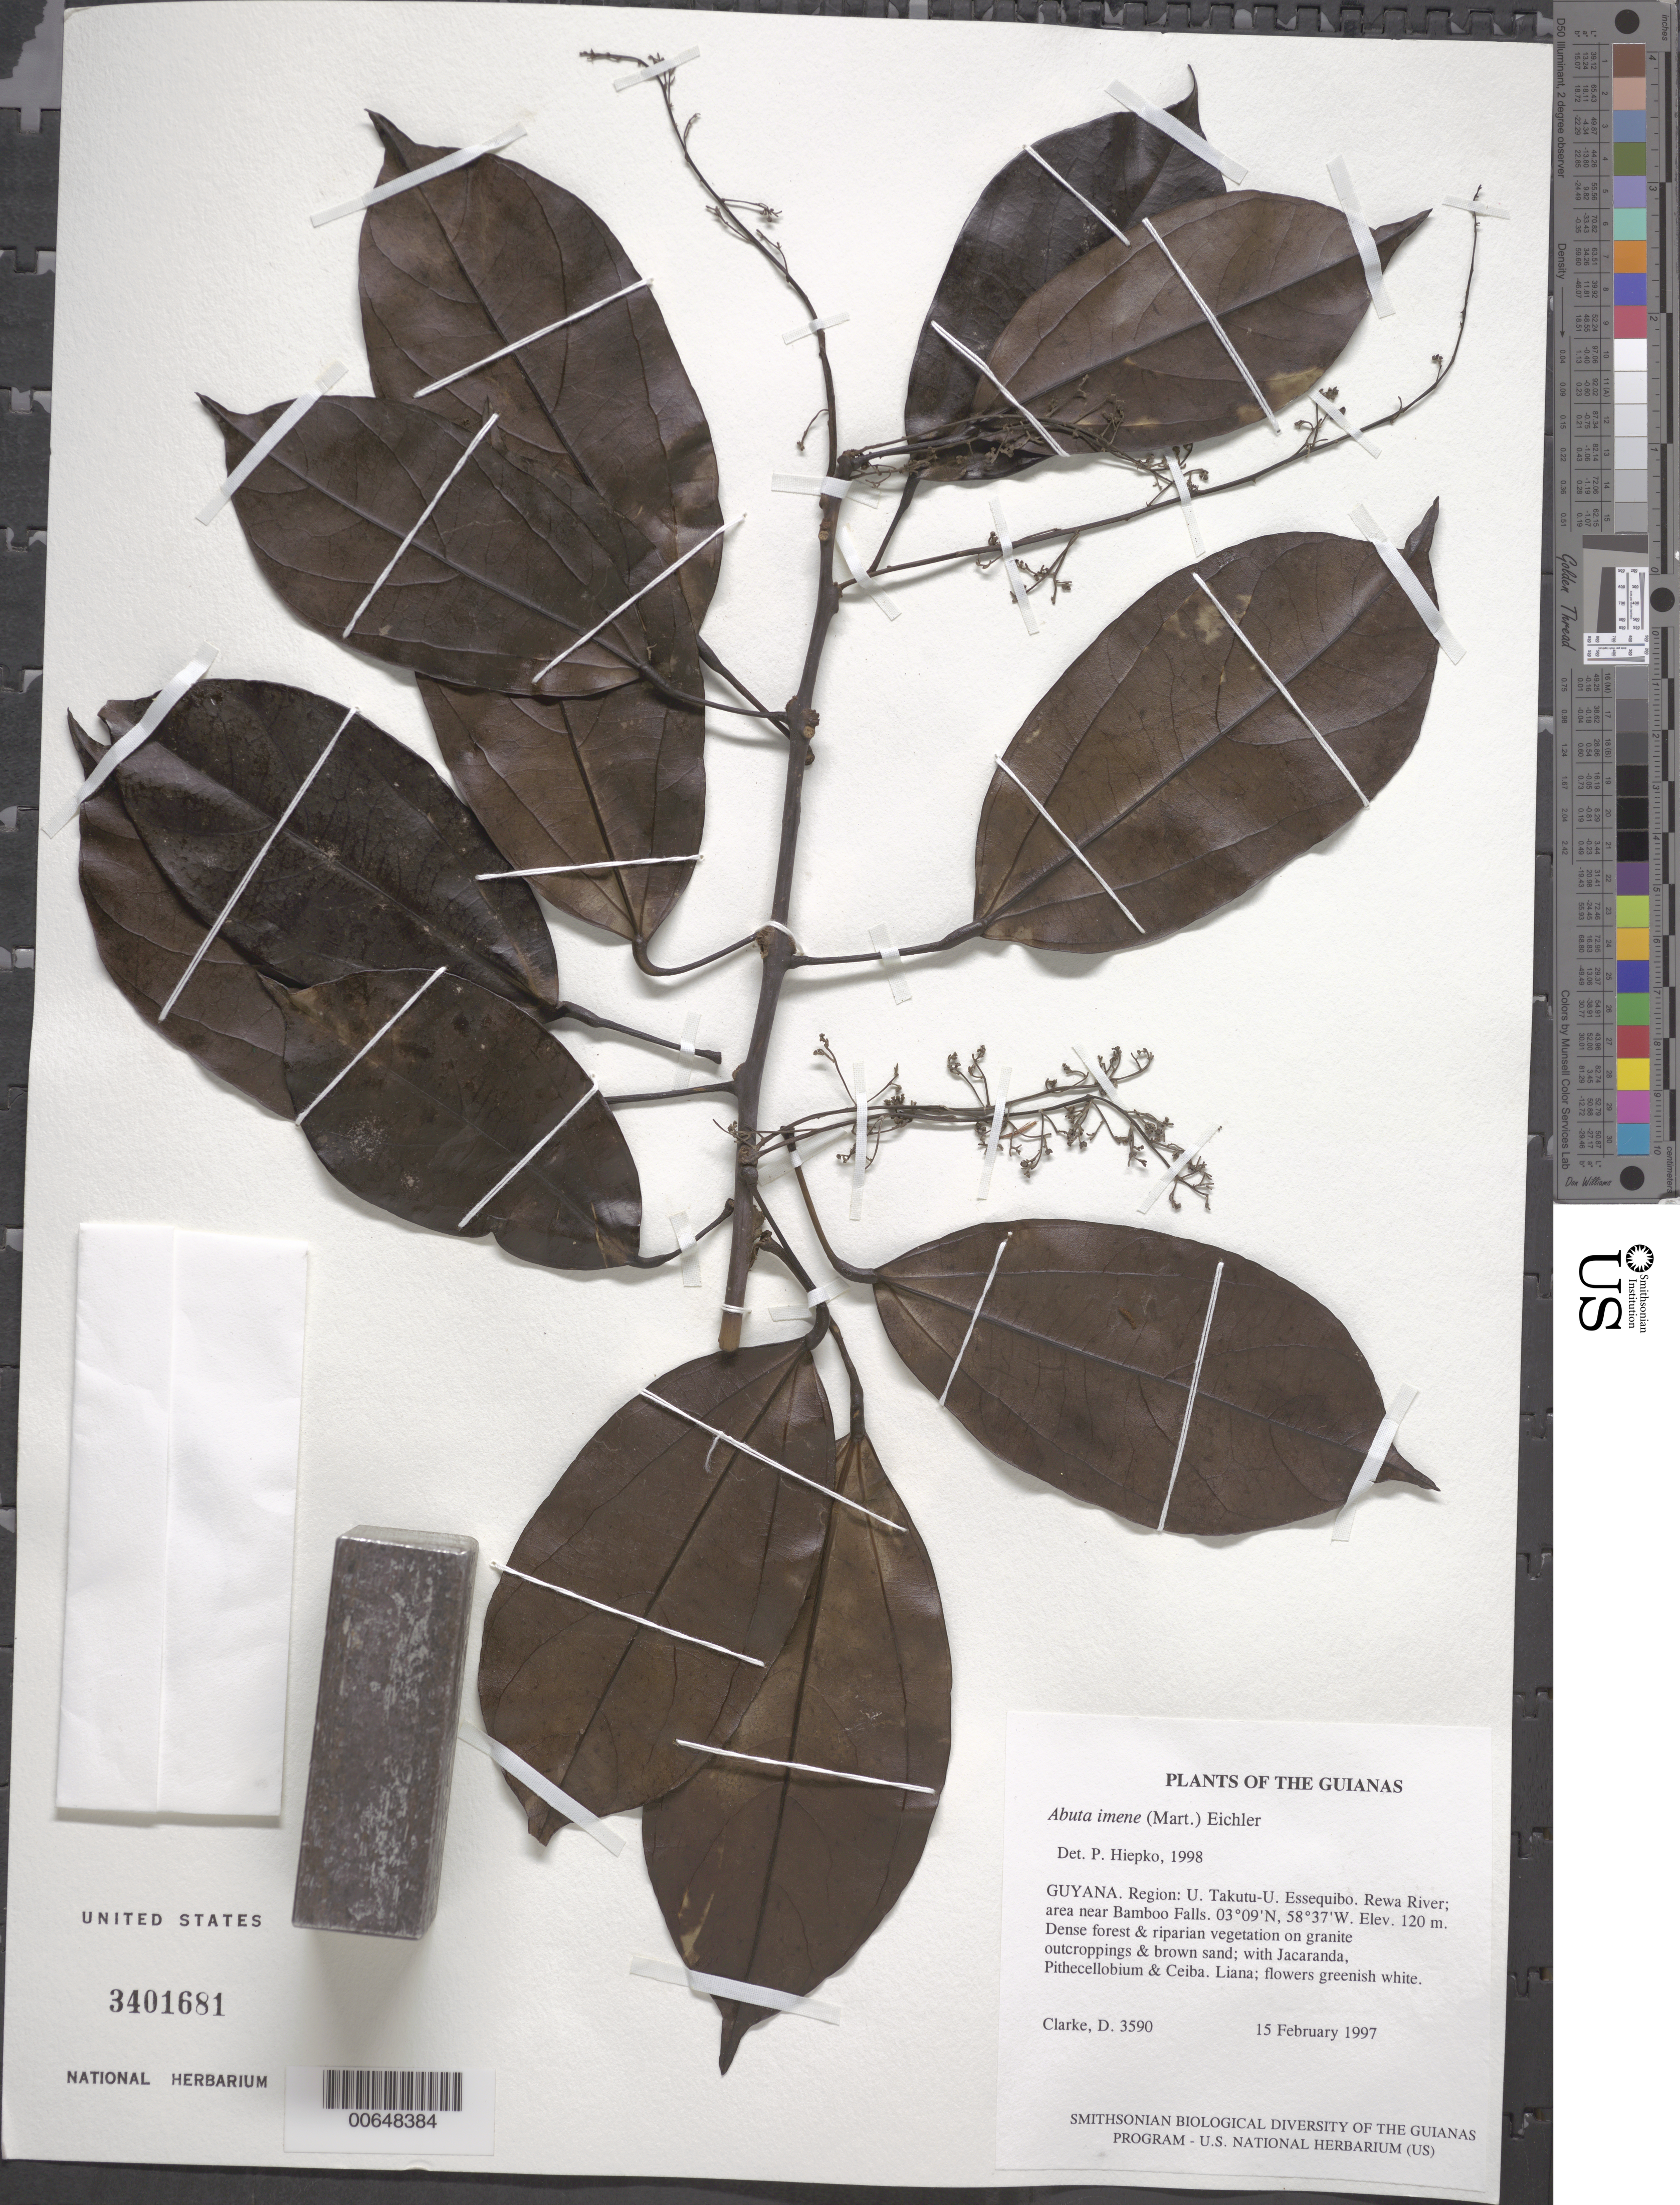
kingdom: Plantae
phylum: Tracheophyta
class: Magnoliopsida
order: Ranunculales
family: Menispermaceae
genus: Abuta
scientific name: Abuta imene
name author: (Mart.) Eichler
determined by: Hiepko, P. H.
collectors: H. D. Clarke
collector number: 3590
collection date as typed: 15 February 1997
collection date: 1997-02-15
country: Guyana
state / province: U. Takutu-U. Essequibo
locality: Rewa River; area near Bamboo Falls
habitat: Dense forest & riparian vegetation on granite outcroppings & brown sand; with Jacaranda, Pithecellobium & Ceiba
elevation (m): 120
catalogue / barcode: US 3401681